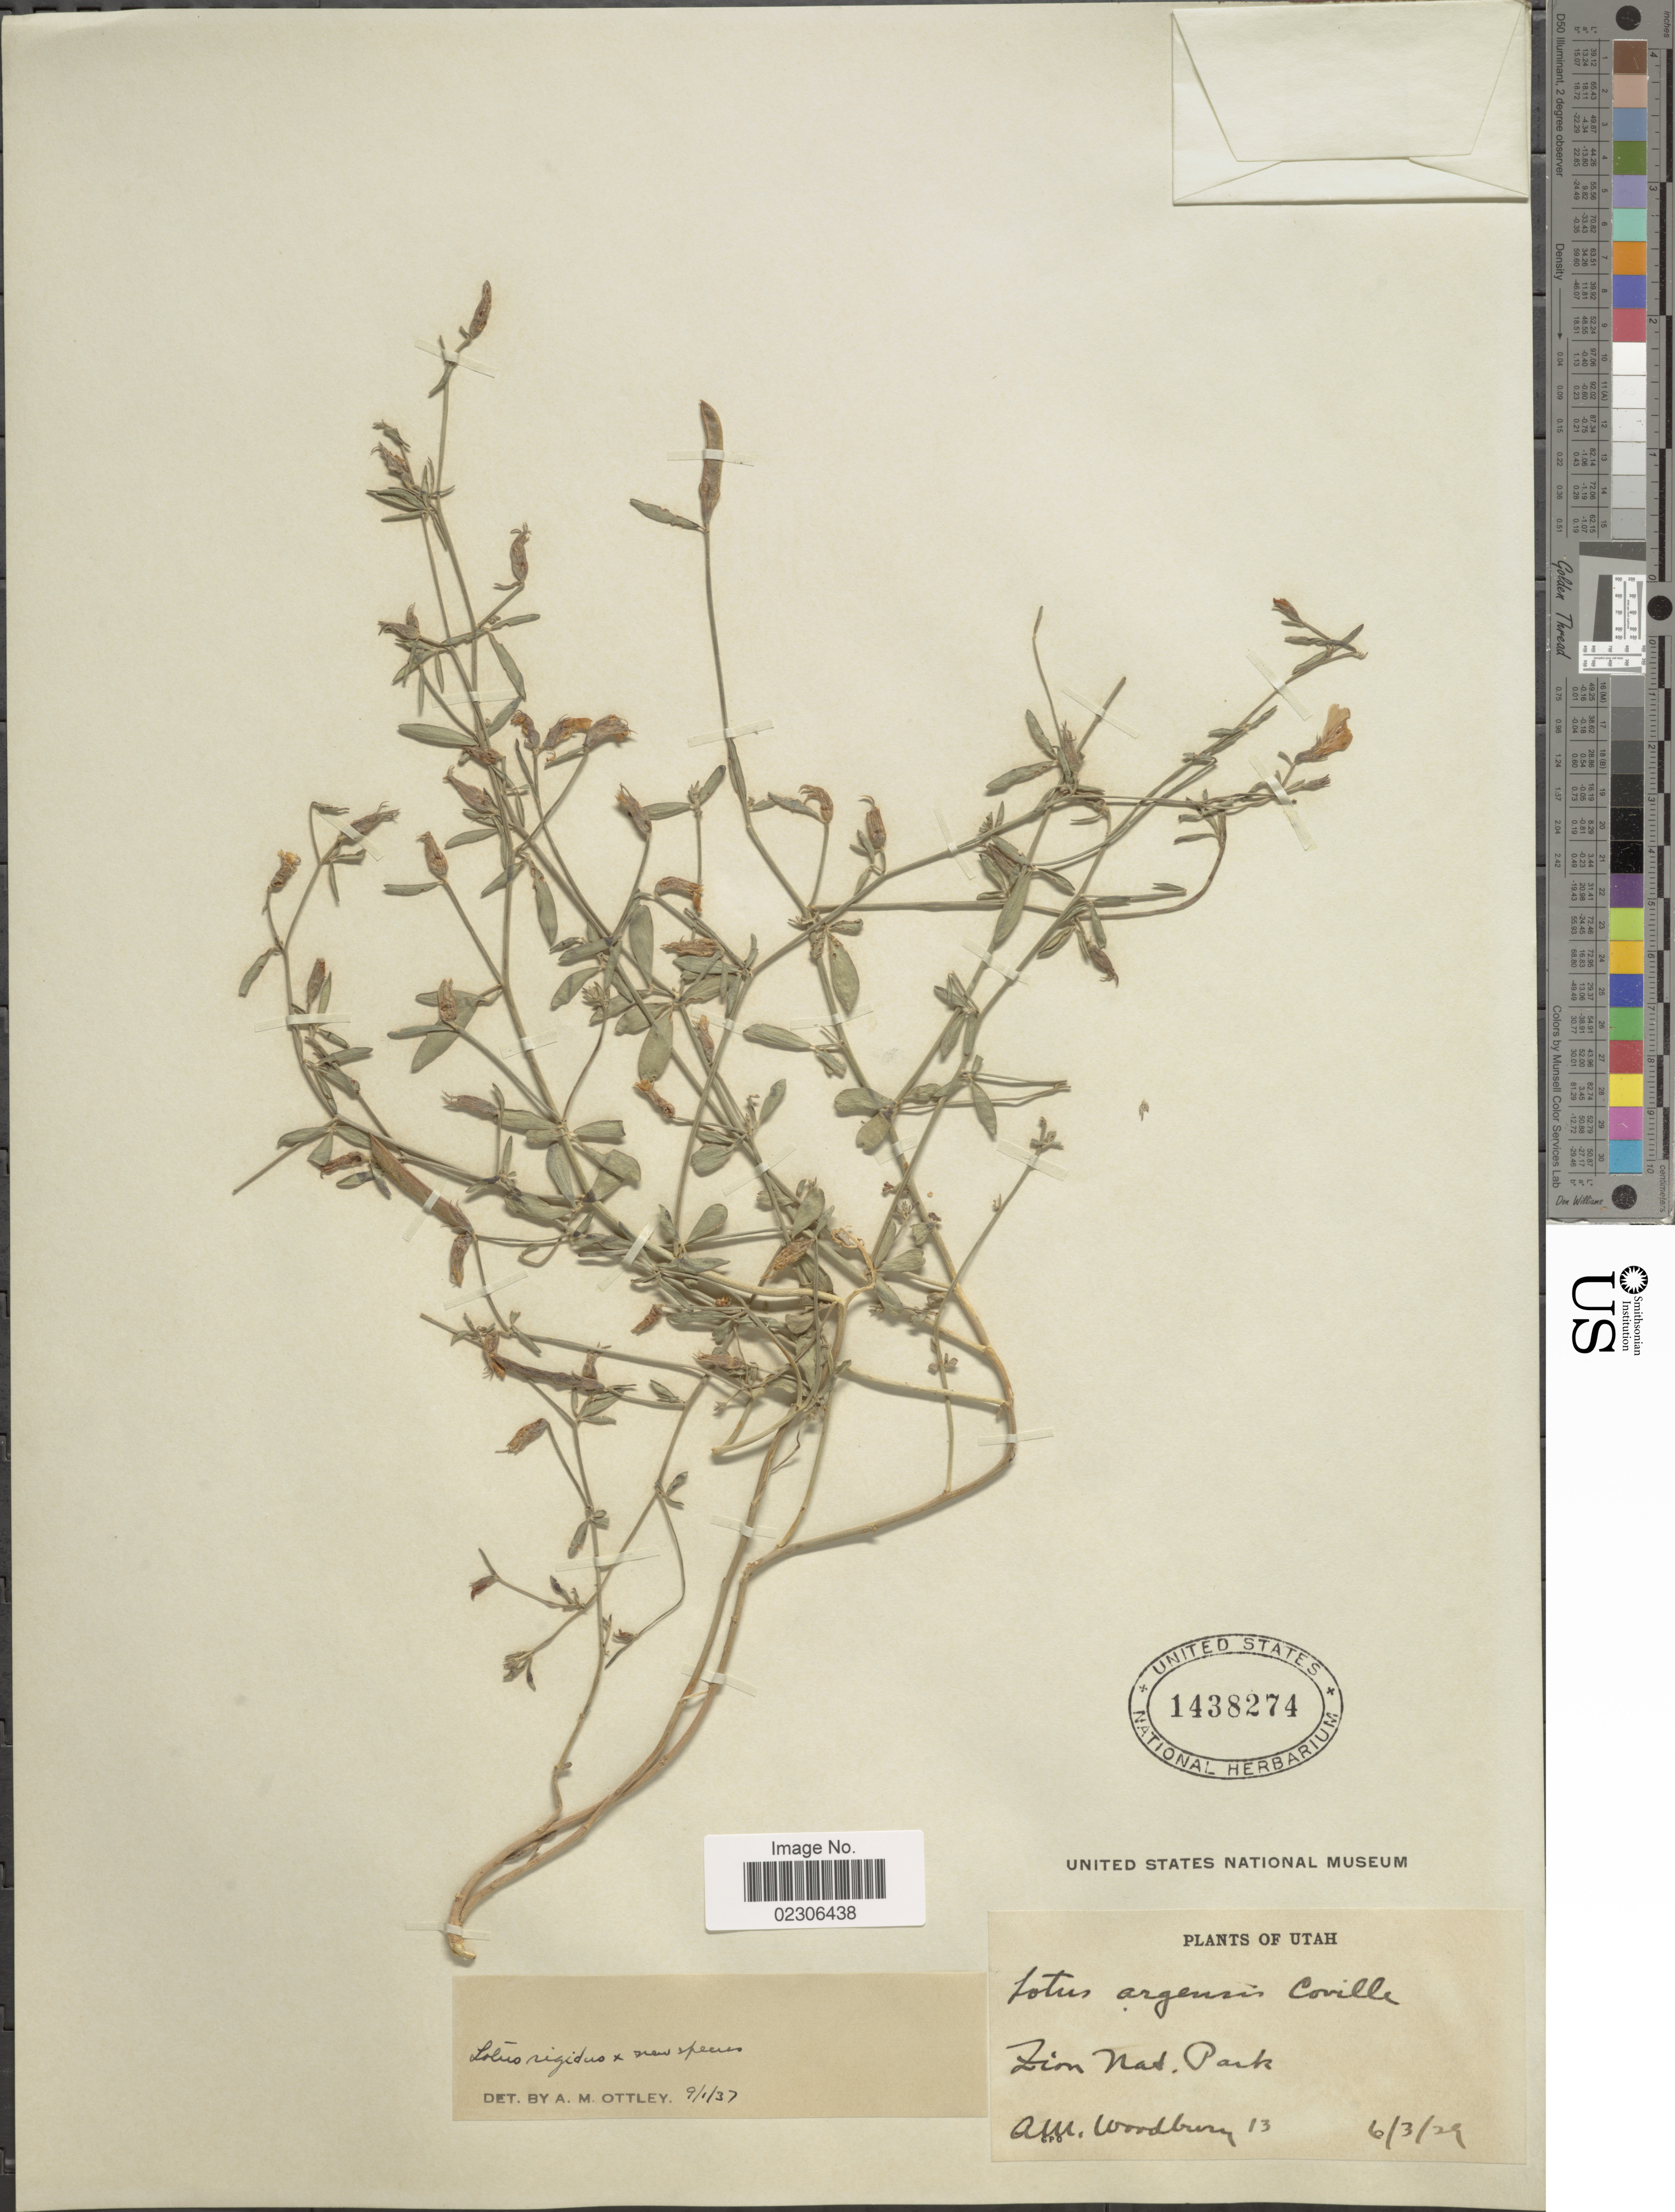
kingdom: Plantae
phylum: Tracheophyta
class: Magnoliopsida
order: Fabales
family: Fabaceae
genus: Lotus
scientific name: Lotus sp.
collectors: A. M. Woodbury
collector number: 13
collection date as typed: Transcribed d/m/y: 6/3/29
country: United States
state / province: Utah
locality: Zion Nat. Park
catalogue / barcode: US 1438274